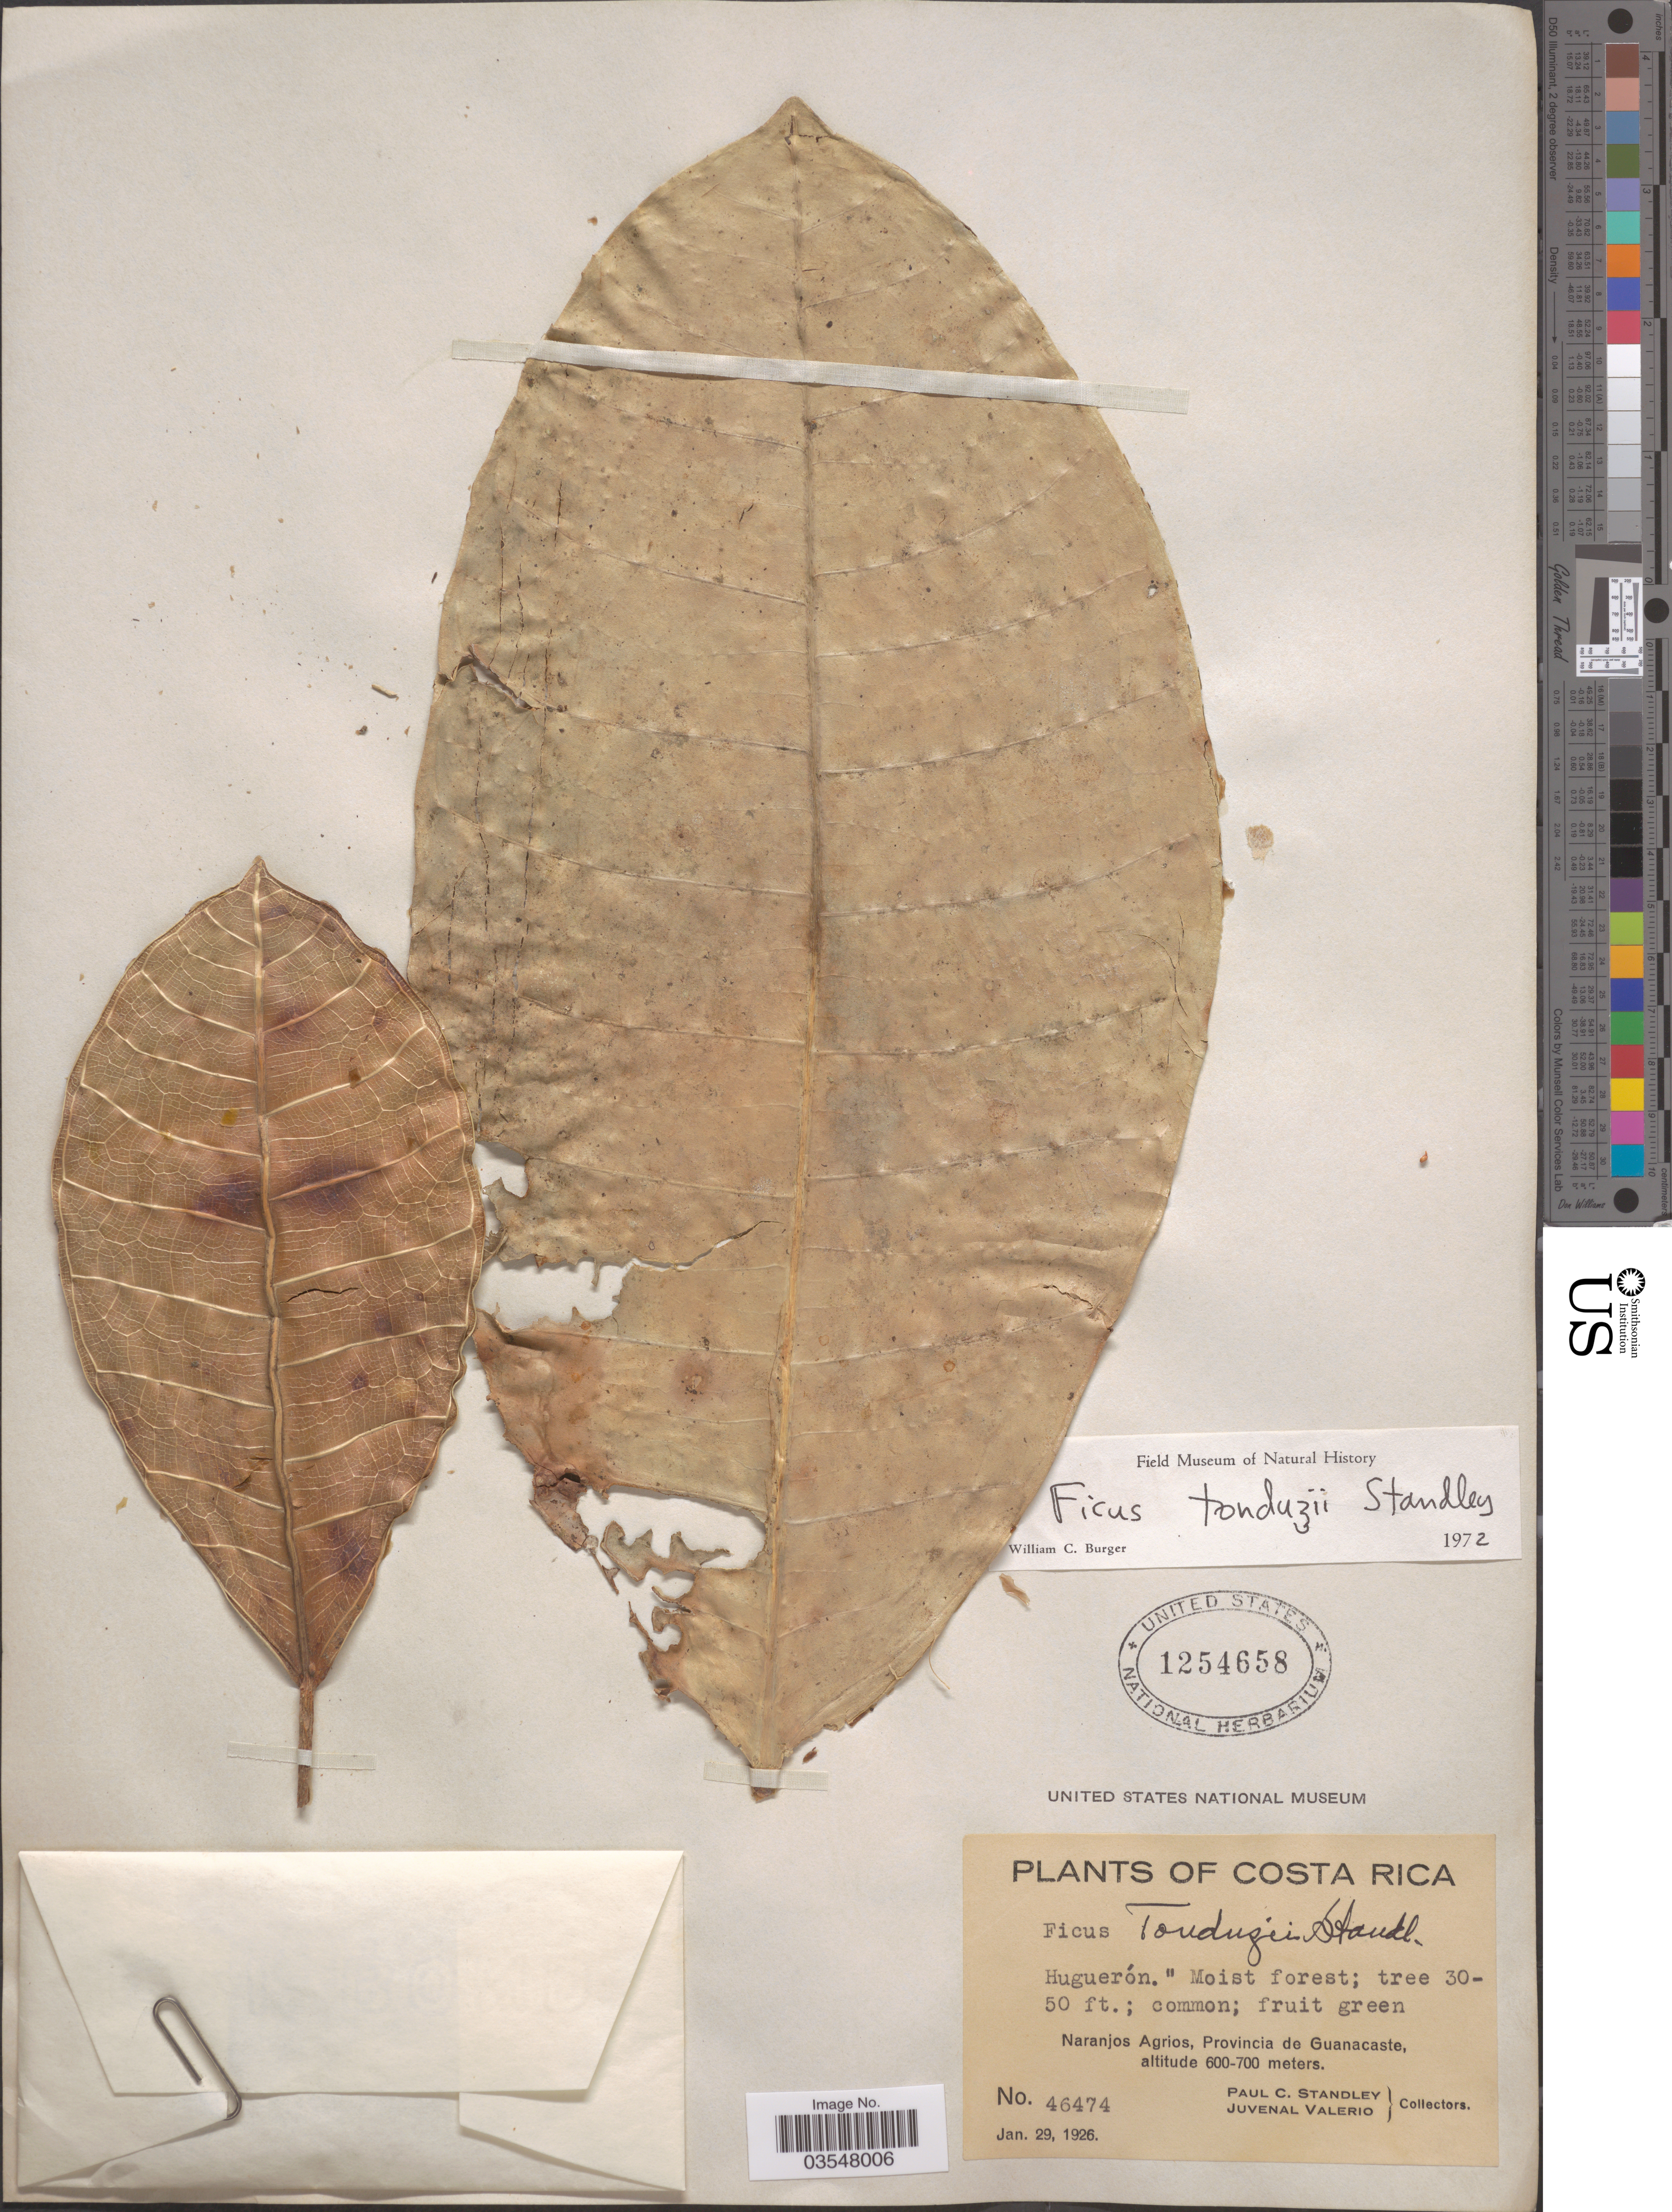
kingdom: Plantae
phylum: Tracheophyta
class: Magnoliopsida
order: Rosales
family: Moraceae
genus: Ficus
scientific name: Ficus tonduzii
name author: Standl.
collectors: P. C. Standley & J. Valerio R.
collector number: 46474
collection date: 1926-01-29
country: Costa Rica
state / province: Guanacaste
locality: Naranjos Agrios.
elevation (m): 600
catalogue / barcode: US 1254658